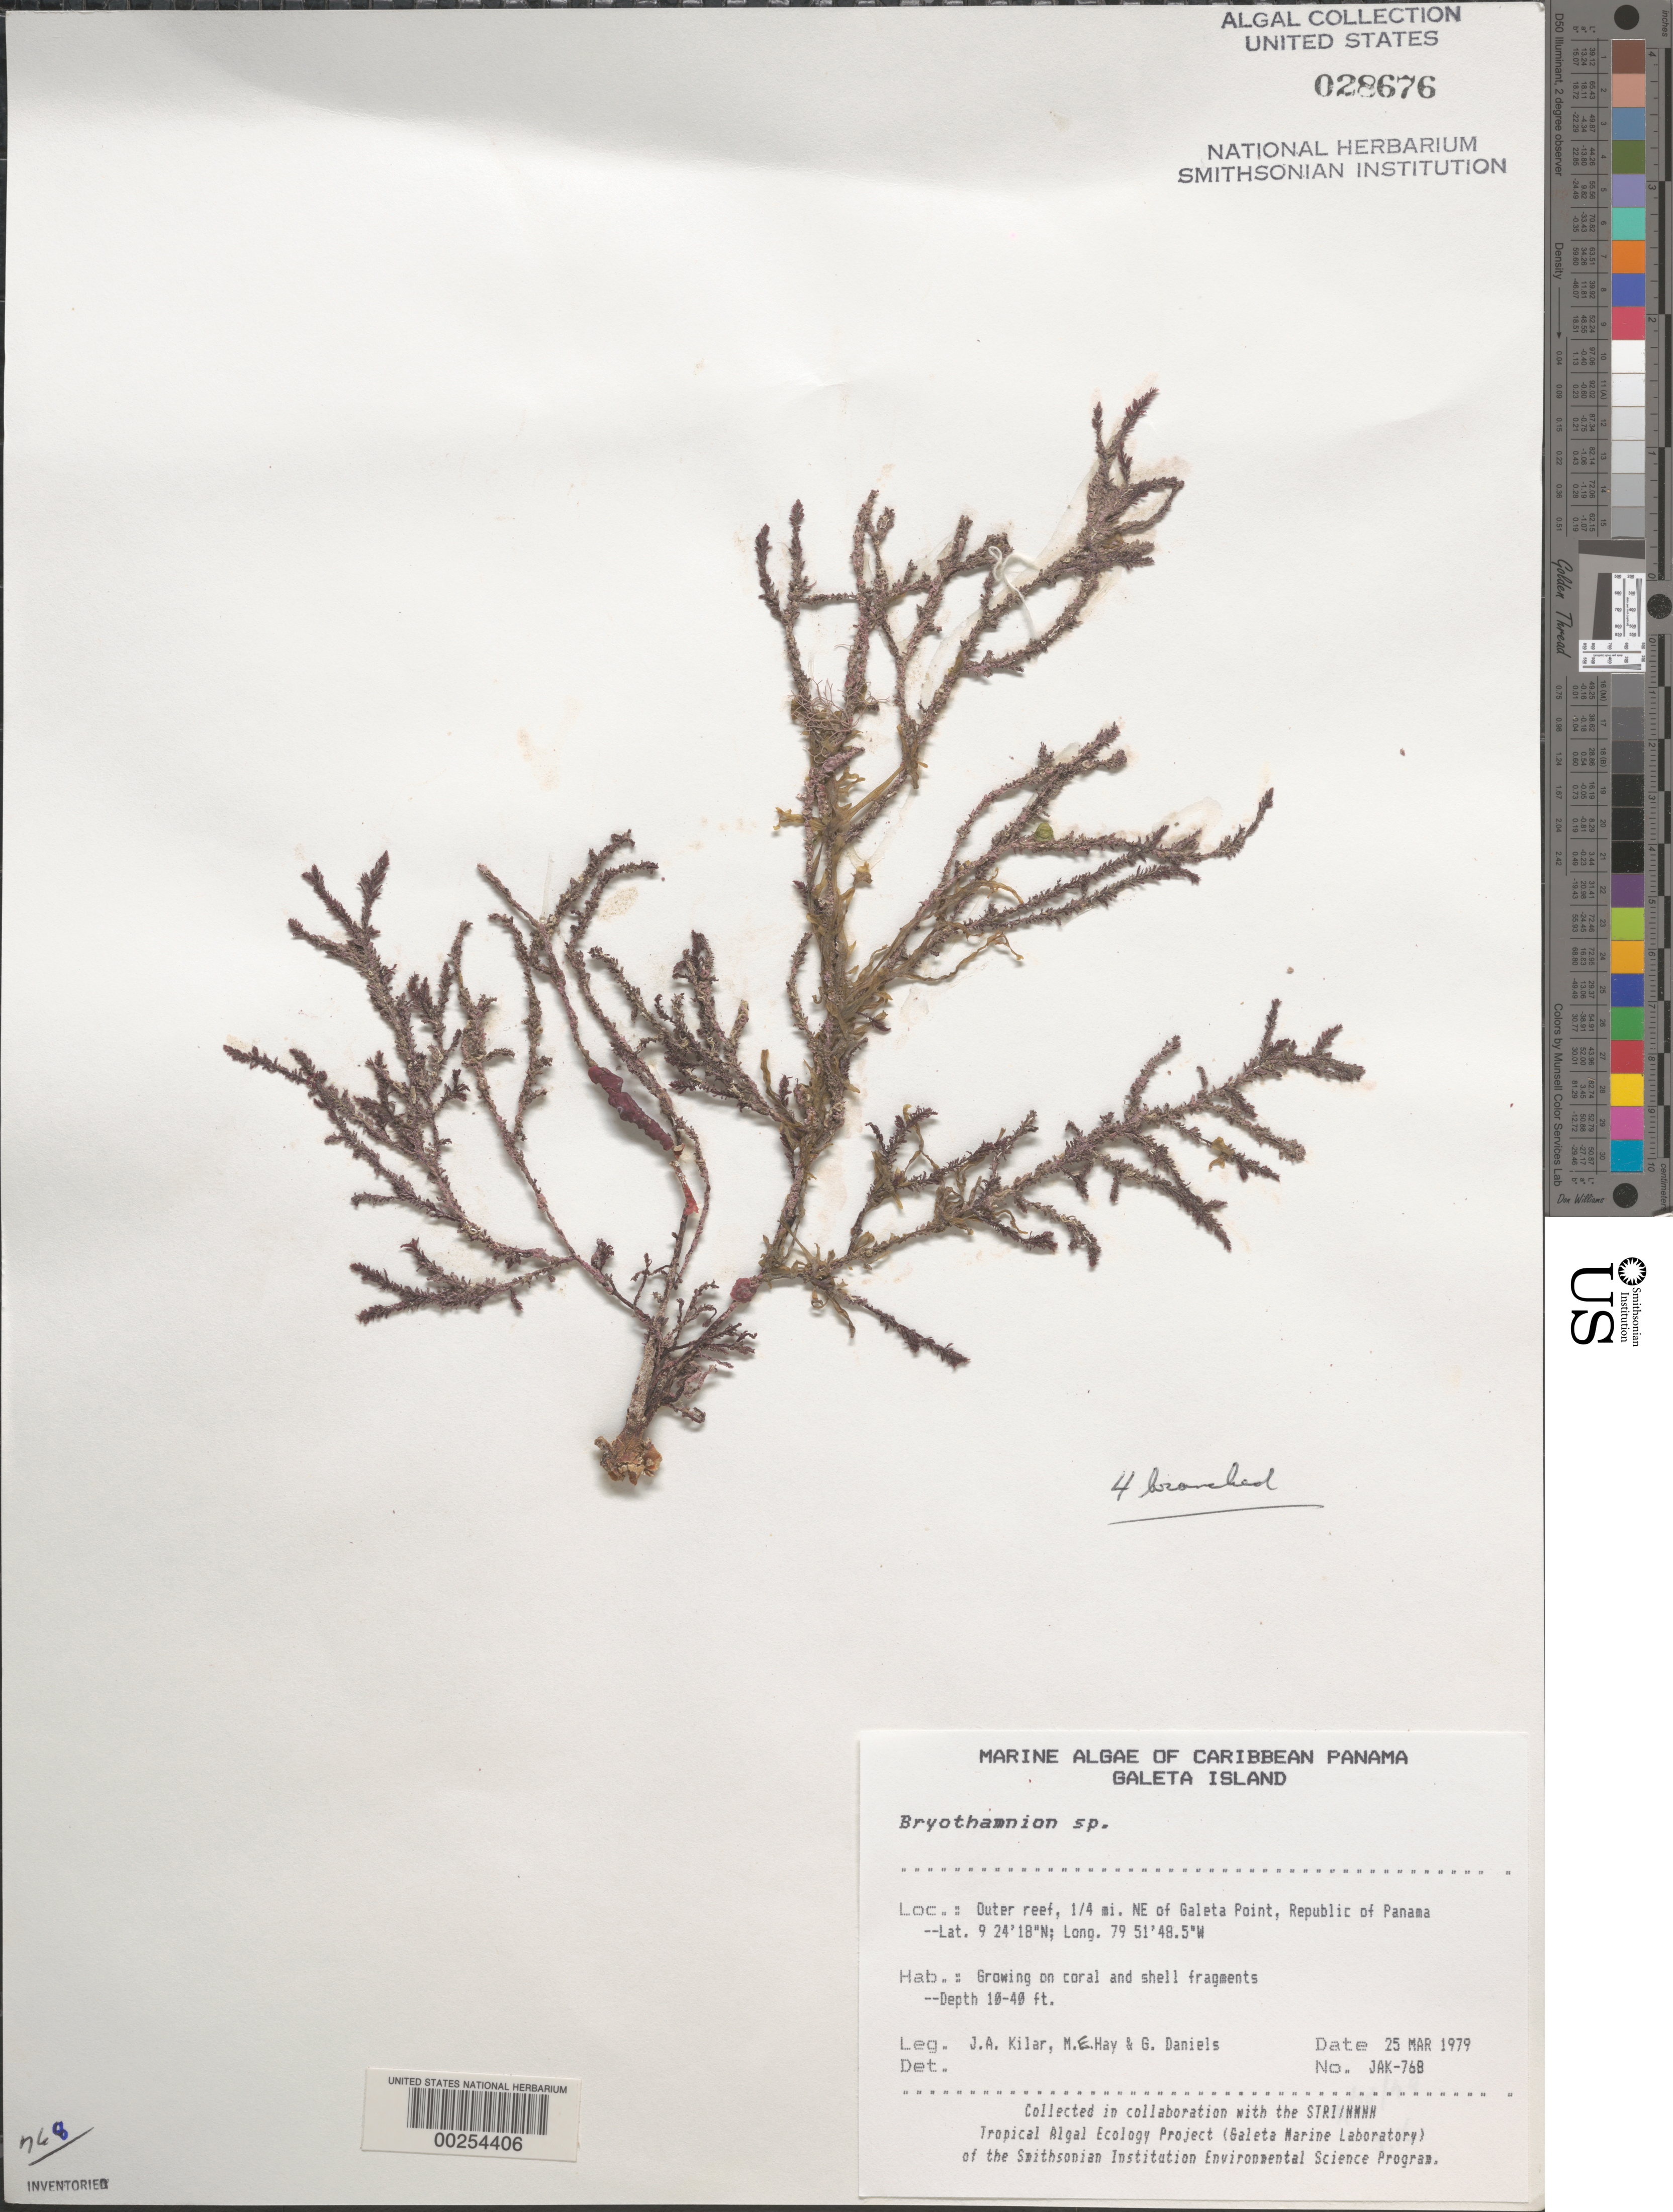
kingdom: Plantae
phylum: Rhodophyta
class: Florideophyceae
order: Ceramiales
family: Rhodomelaceae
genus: Bryothamnion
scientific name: Bryothamnion sp.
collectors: J. A. Kilar, M. E. Hay & G. S. Daniels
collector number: JAK-768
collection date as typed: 25 Mar 1979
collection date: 1979-03-25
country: Panama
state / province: Colón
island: Galeta Island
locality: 0.25 mile northeast of Galeta Point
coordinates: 9 24'18"N, 79 51'48.5"W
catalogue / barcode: US 28676